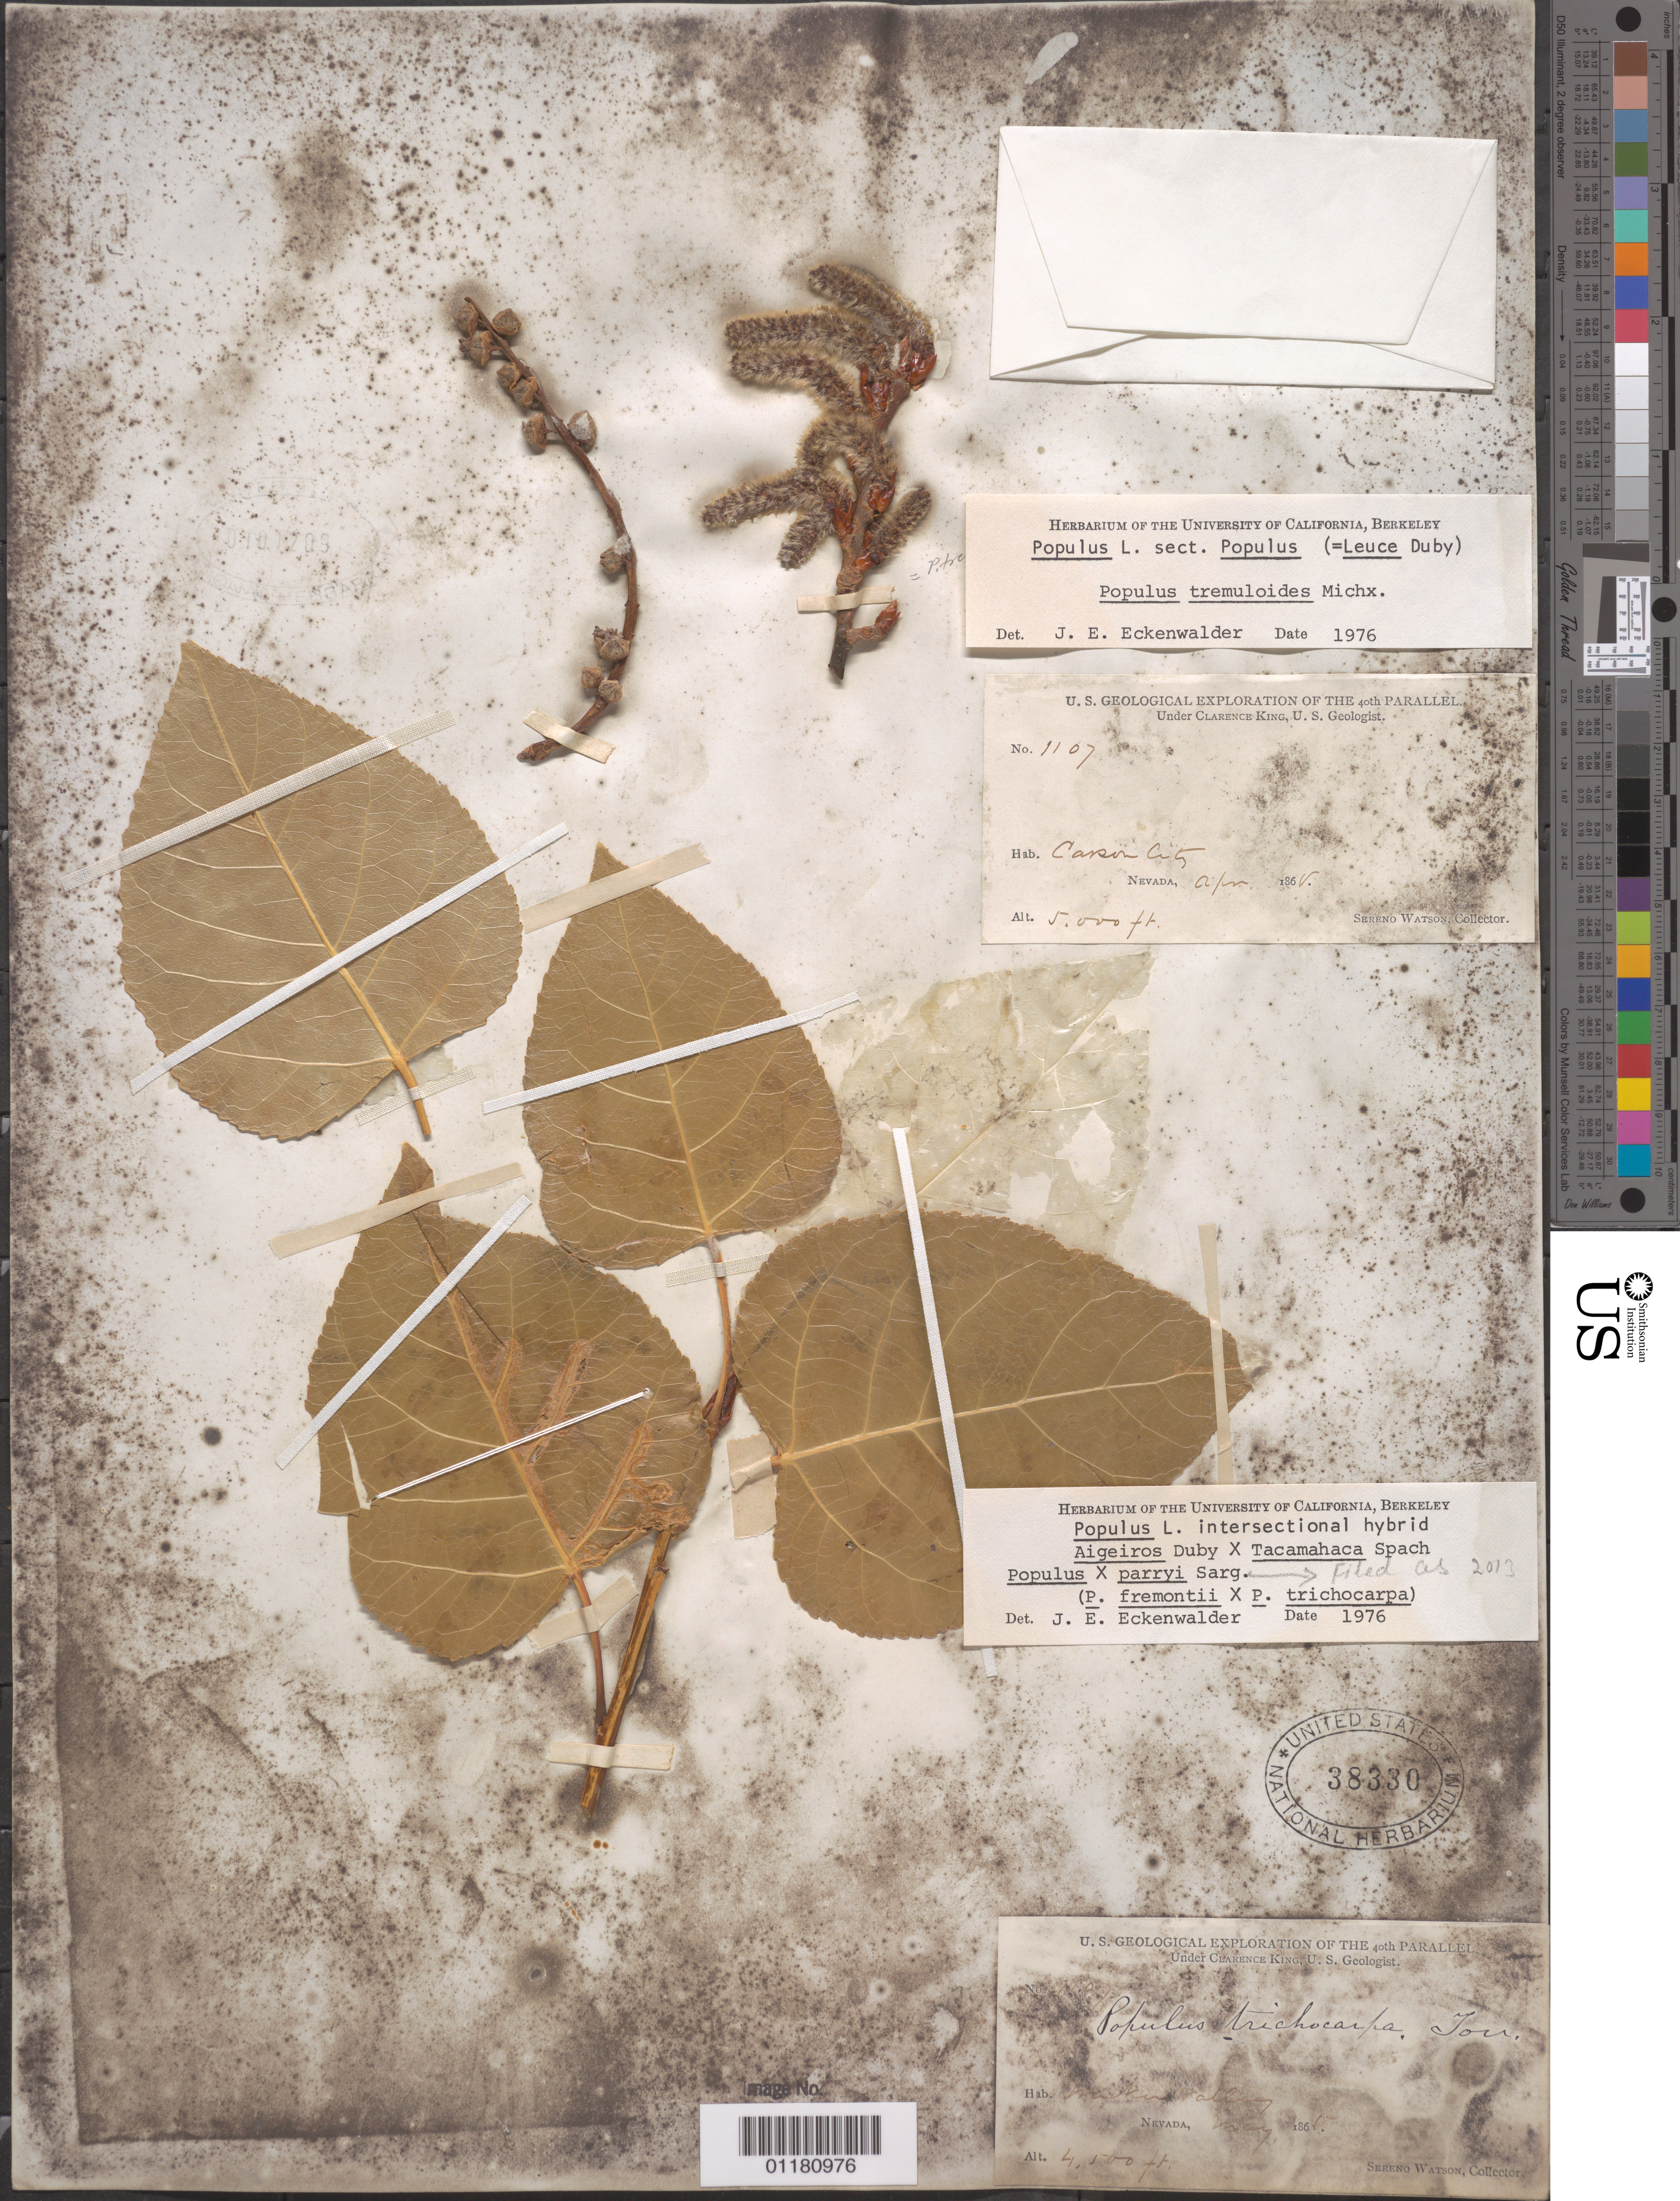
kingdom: Plantae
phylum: Tracheophyta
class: Magnoliopsida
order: Malpighiales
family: Salicaceae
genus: Populus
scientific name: Populus x parryi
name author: Sarg.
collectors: S. Watson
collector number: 1107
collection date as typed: May 1868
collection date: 1868-05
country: United States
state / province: Nevada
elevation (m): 1372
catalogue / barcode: US 38330